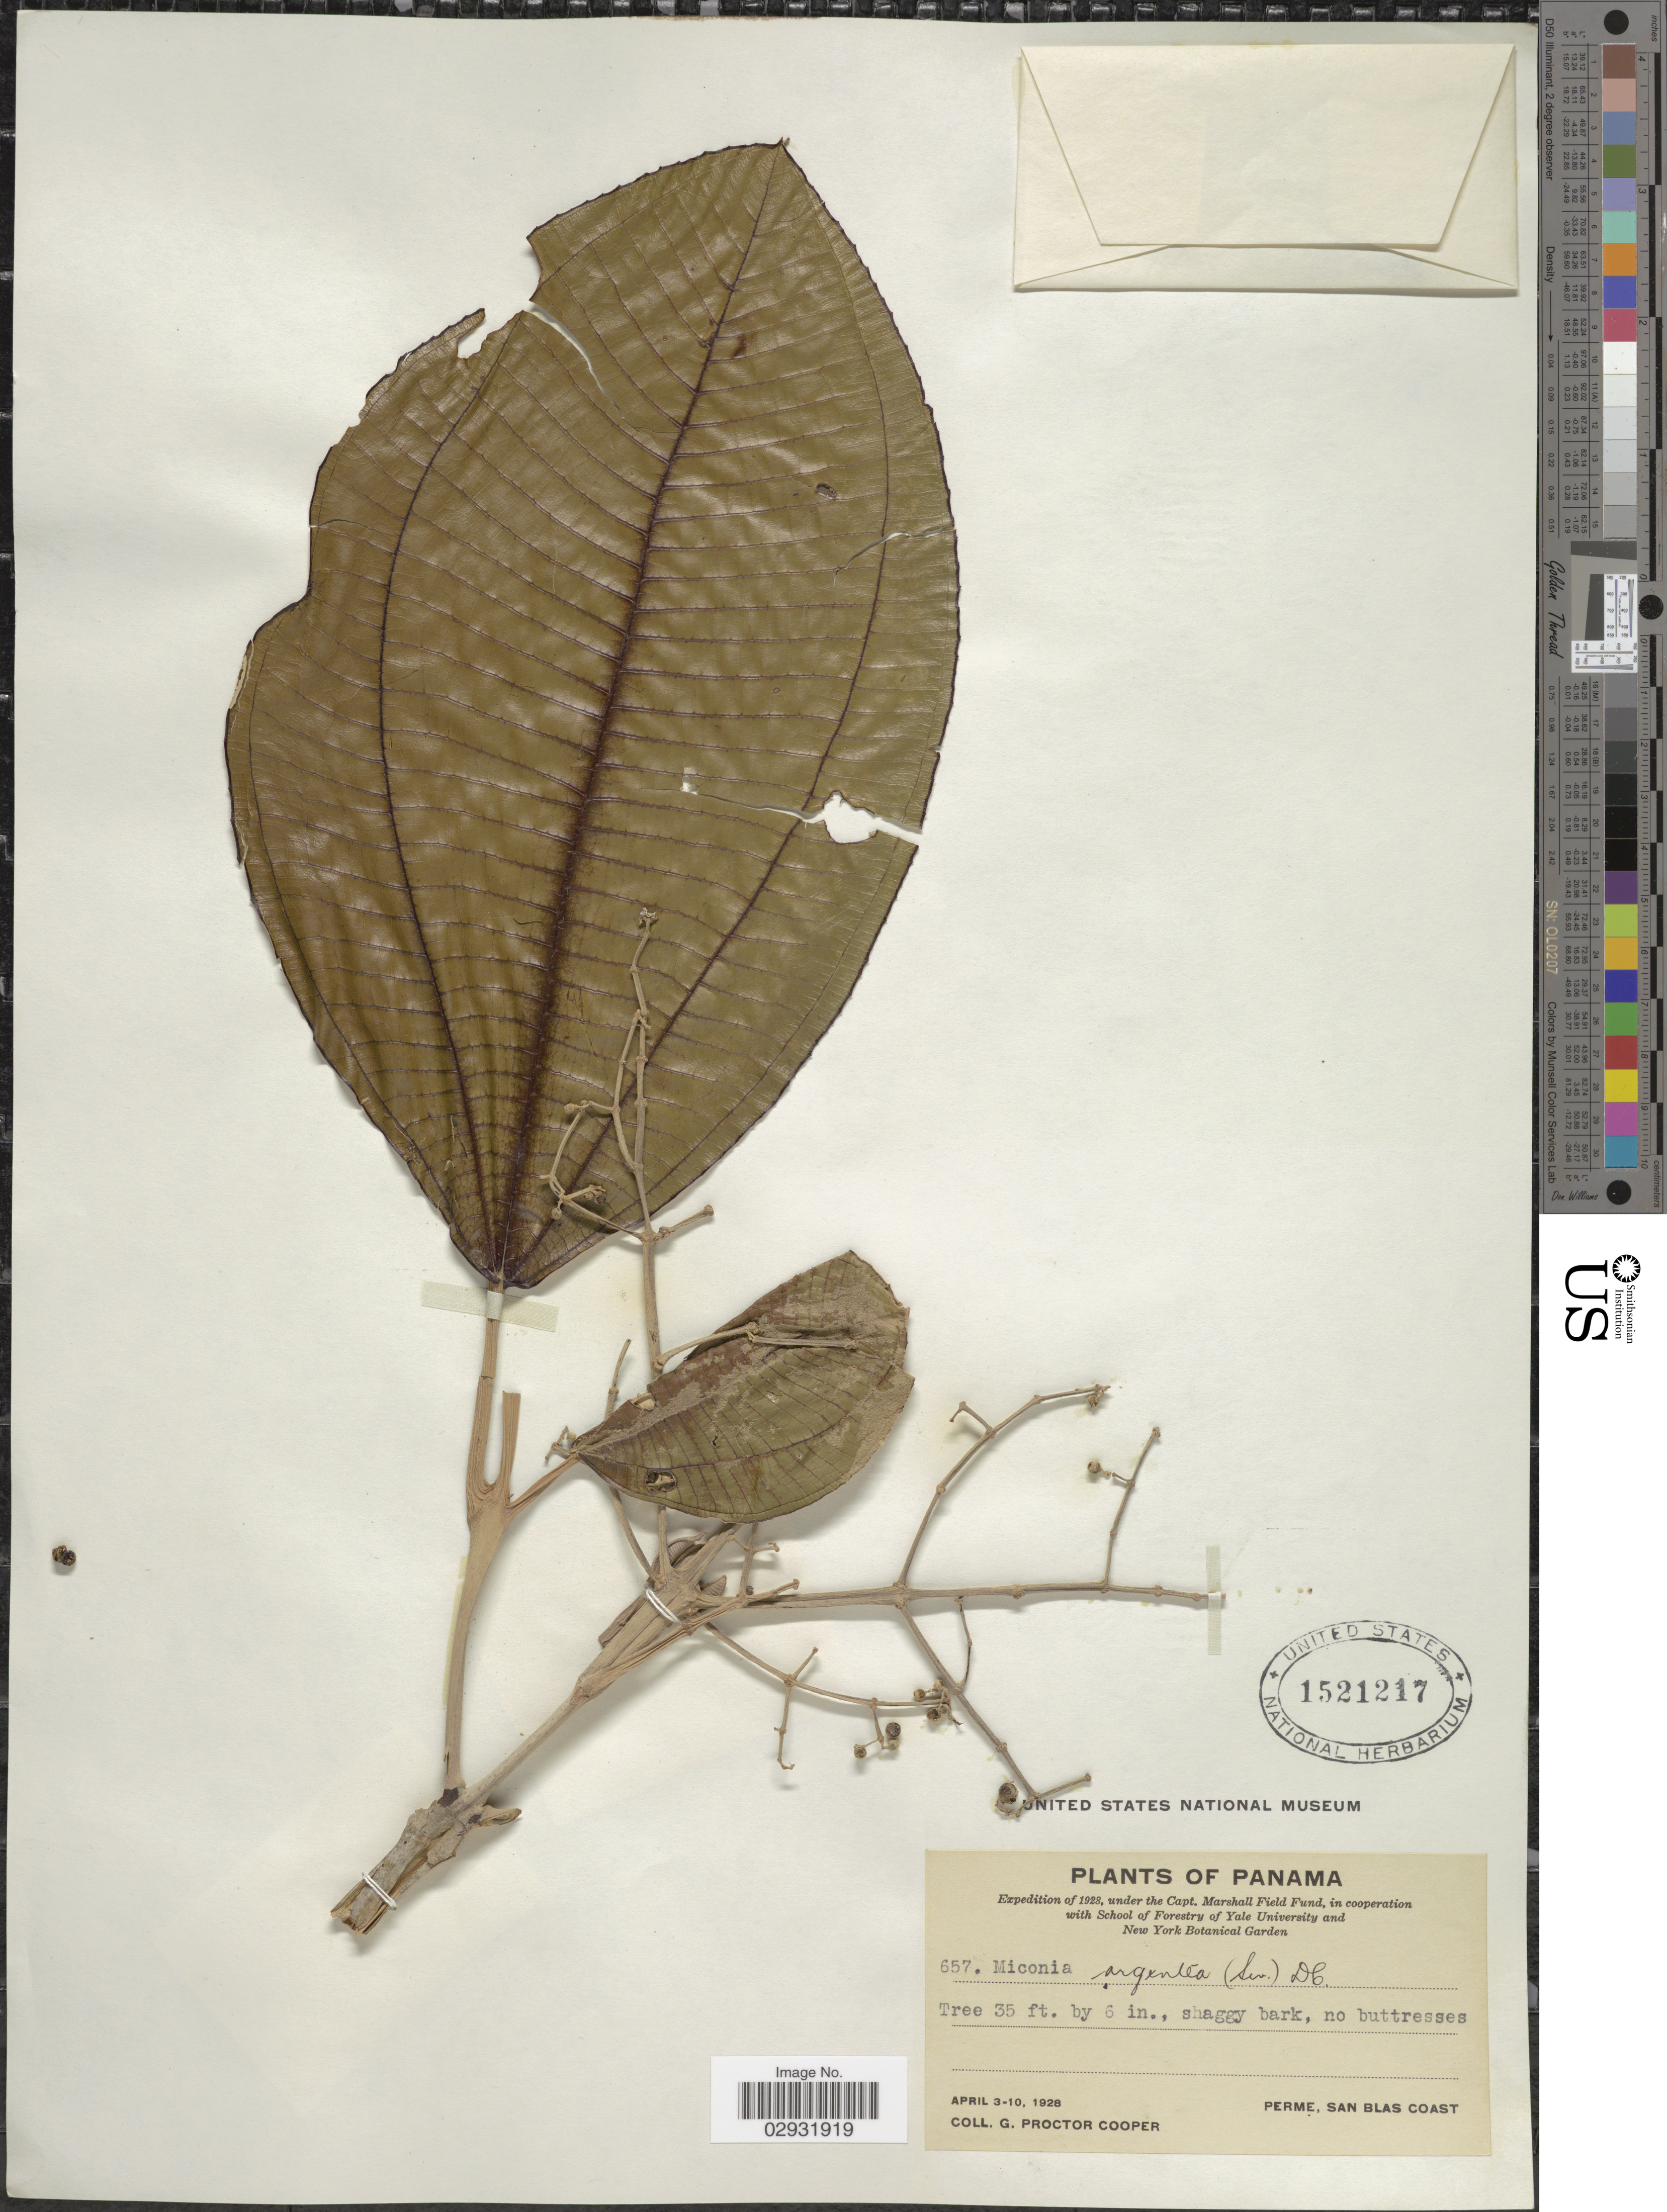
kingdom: Plantae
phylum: Tracheophyta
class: Magnoliopsida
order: Myrtales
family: Melastomataceae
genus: Miconia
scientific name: Miconia argentea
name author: (Sw.) DC.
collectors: G. Cooper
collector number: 657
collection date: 1928-04-03/1928-04-10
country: Panama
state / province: Kuna Yala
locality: Perme, San Blas Coast.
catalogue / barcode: US 1521217